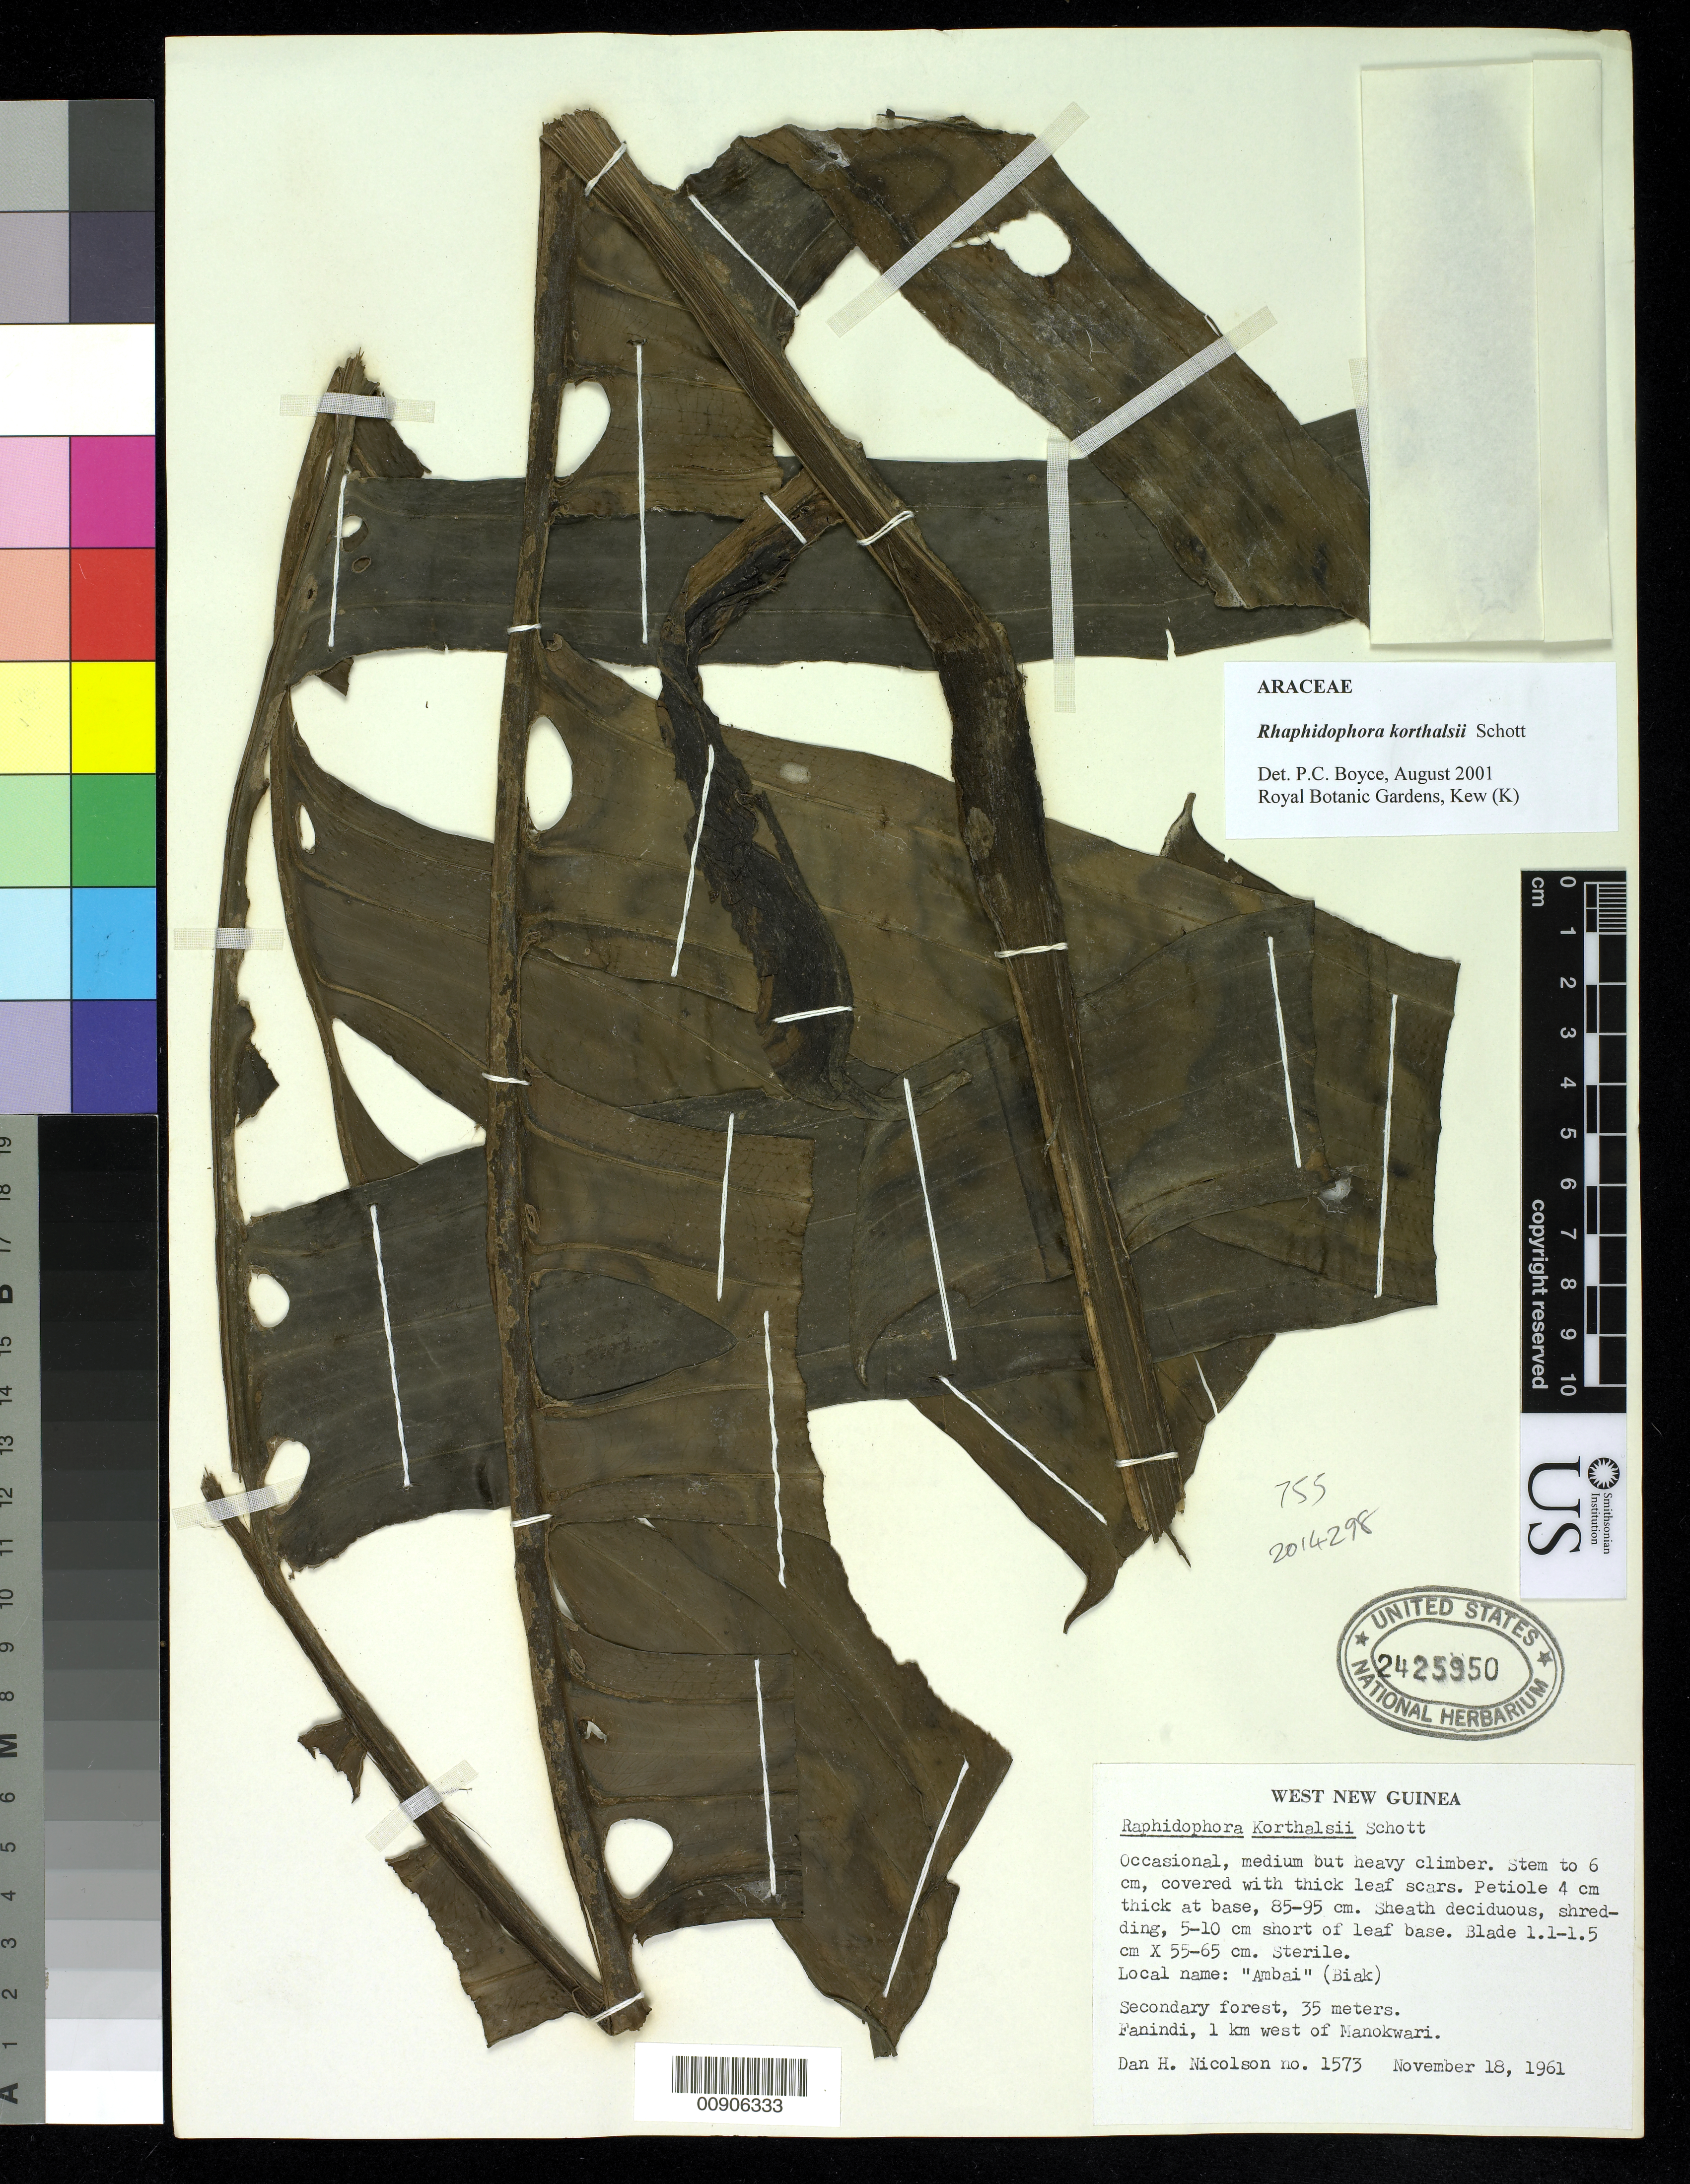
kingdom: Plantae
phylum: Tracheophyta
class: Liliopsida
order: Alismatales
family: Araceae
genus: Rhaphidophora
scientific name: Rhaphidophora korthalsii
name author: Schott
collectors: D. H. Nicolson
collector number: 1573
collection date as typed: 18 Nov 1961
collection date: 1961-11-18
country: Papua New Guinea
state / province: Western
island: New Guinea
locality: Fanidndi, 1 km W of Manokwari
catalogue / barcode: US 2425950